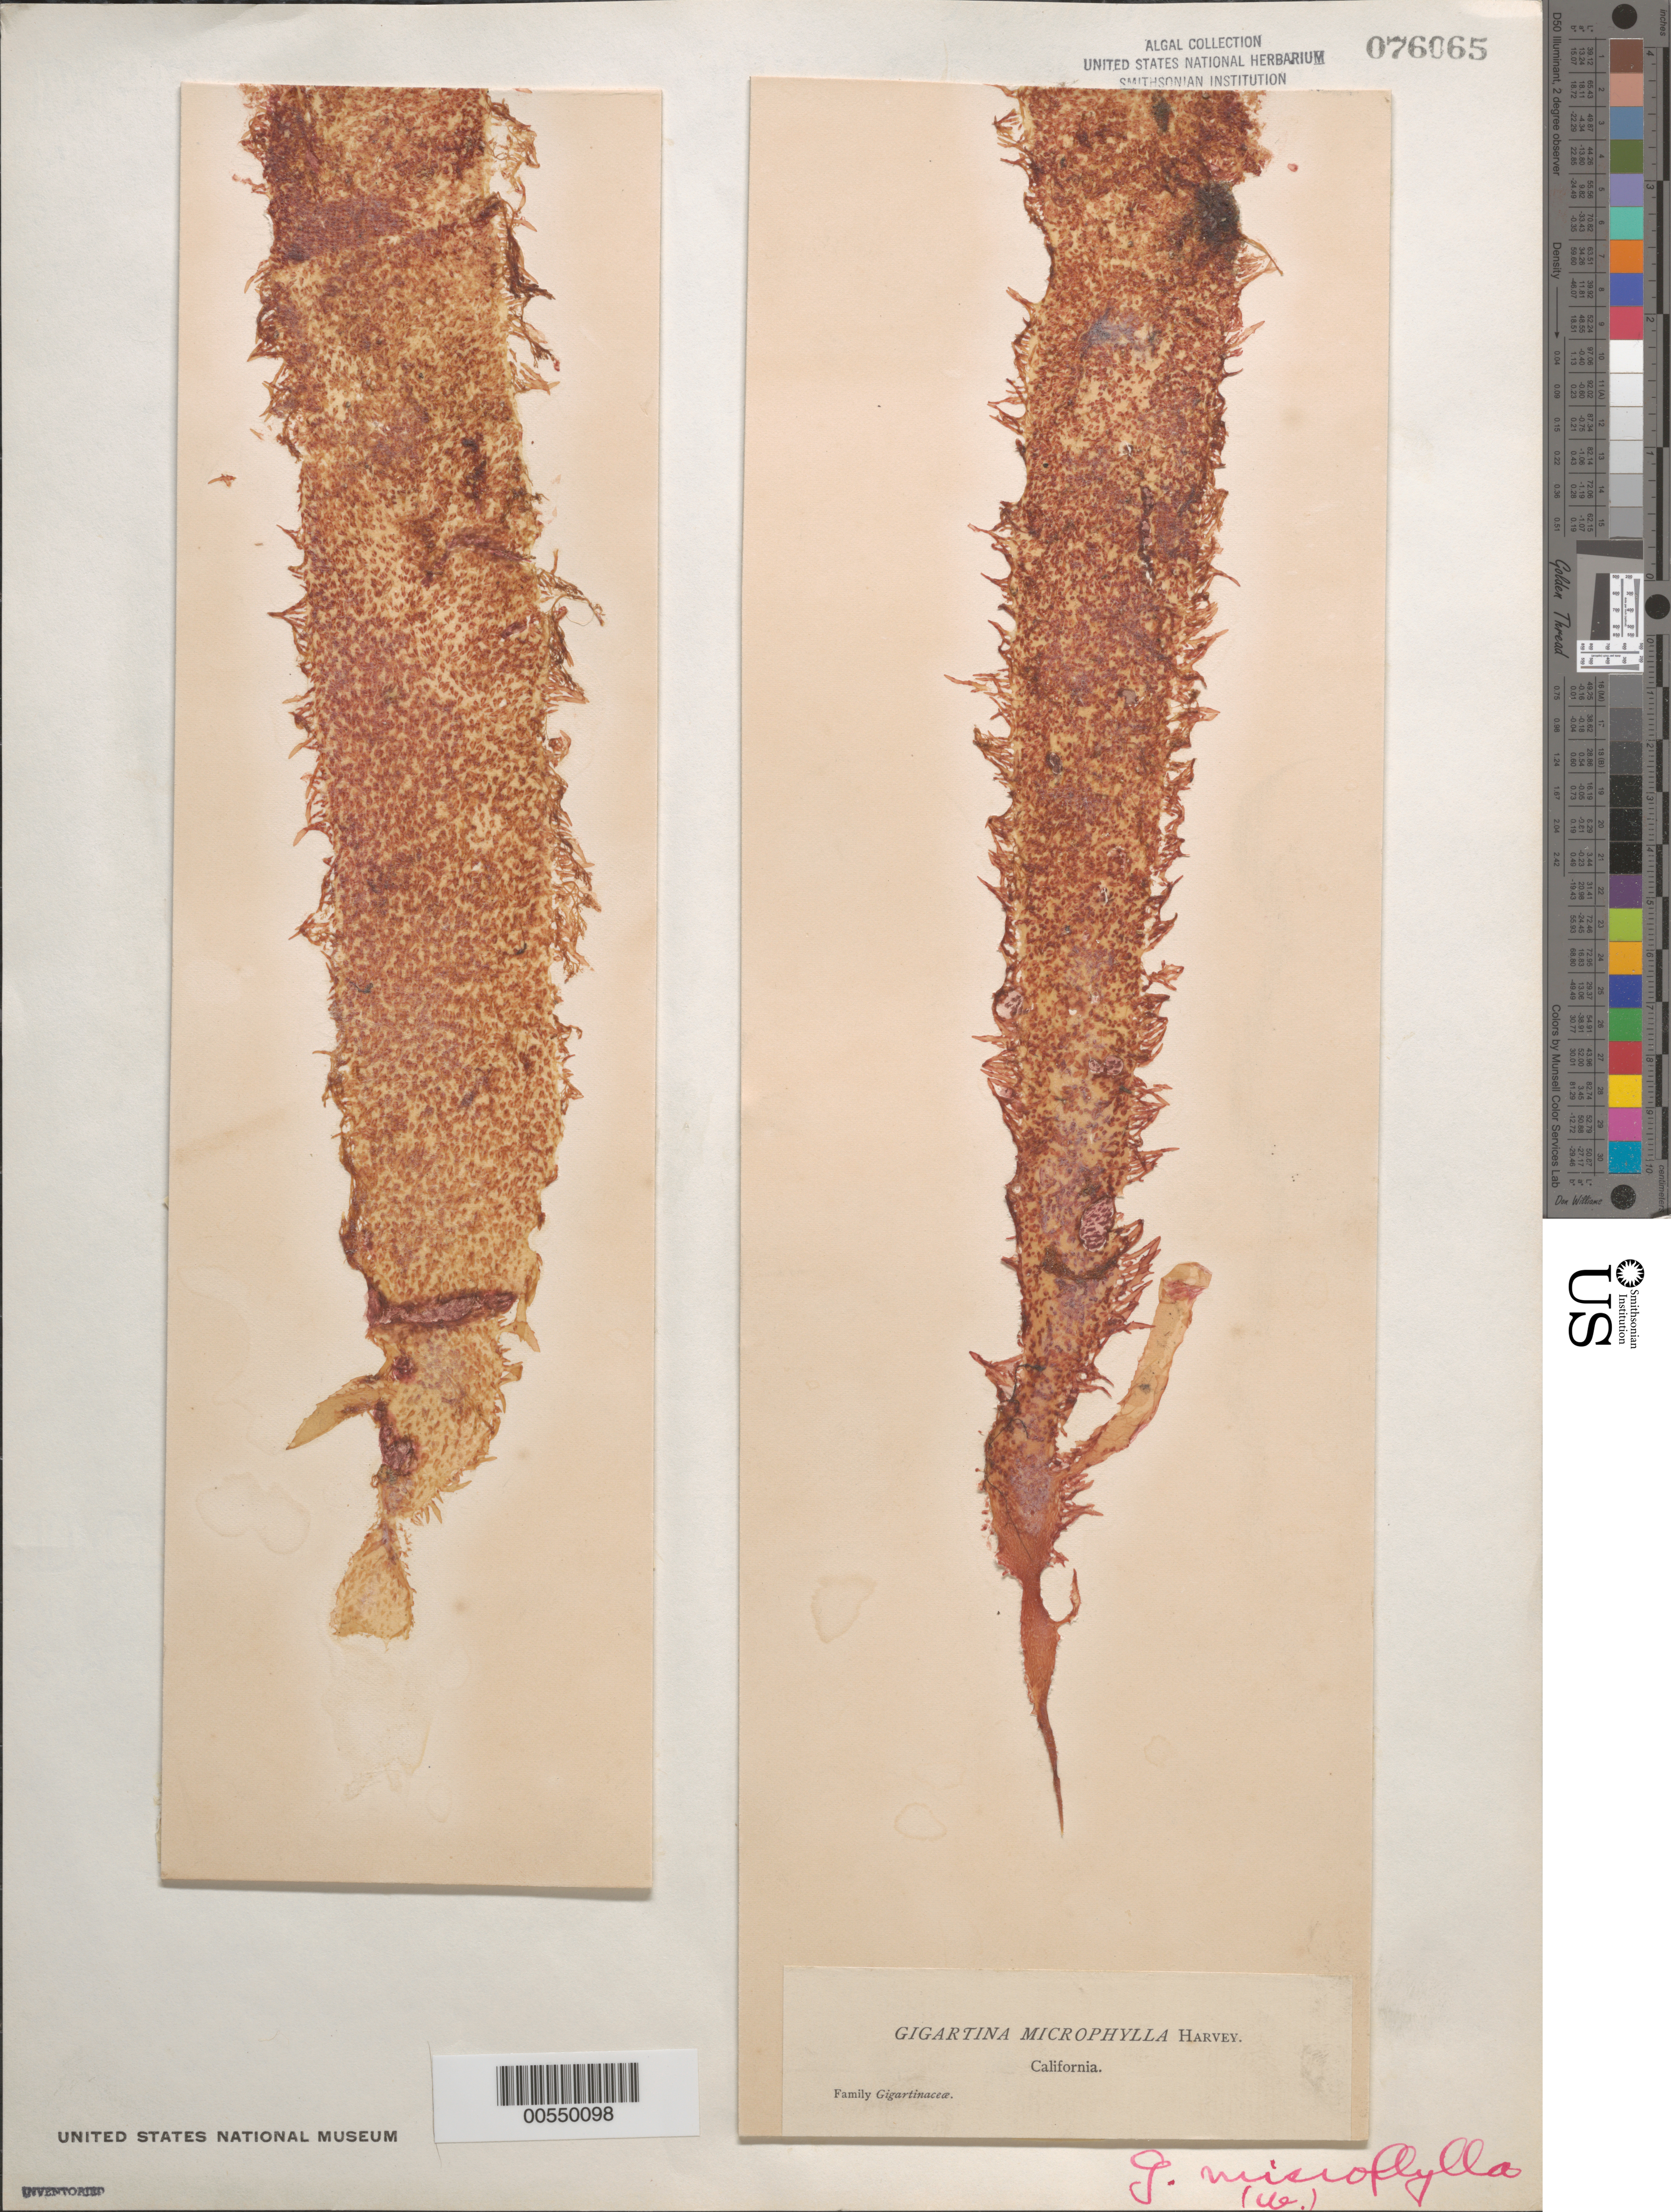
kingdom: Plantae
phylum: Rhodophyta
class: Florideophyceae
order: Gigartinales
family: Gigartinaceae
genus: Gigartina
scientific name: Gigartina microphylla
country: United States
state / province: California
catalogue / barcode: US 76065